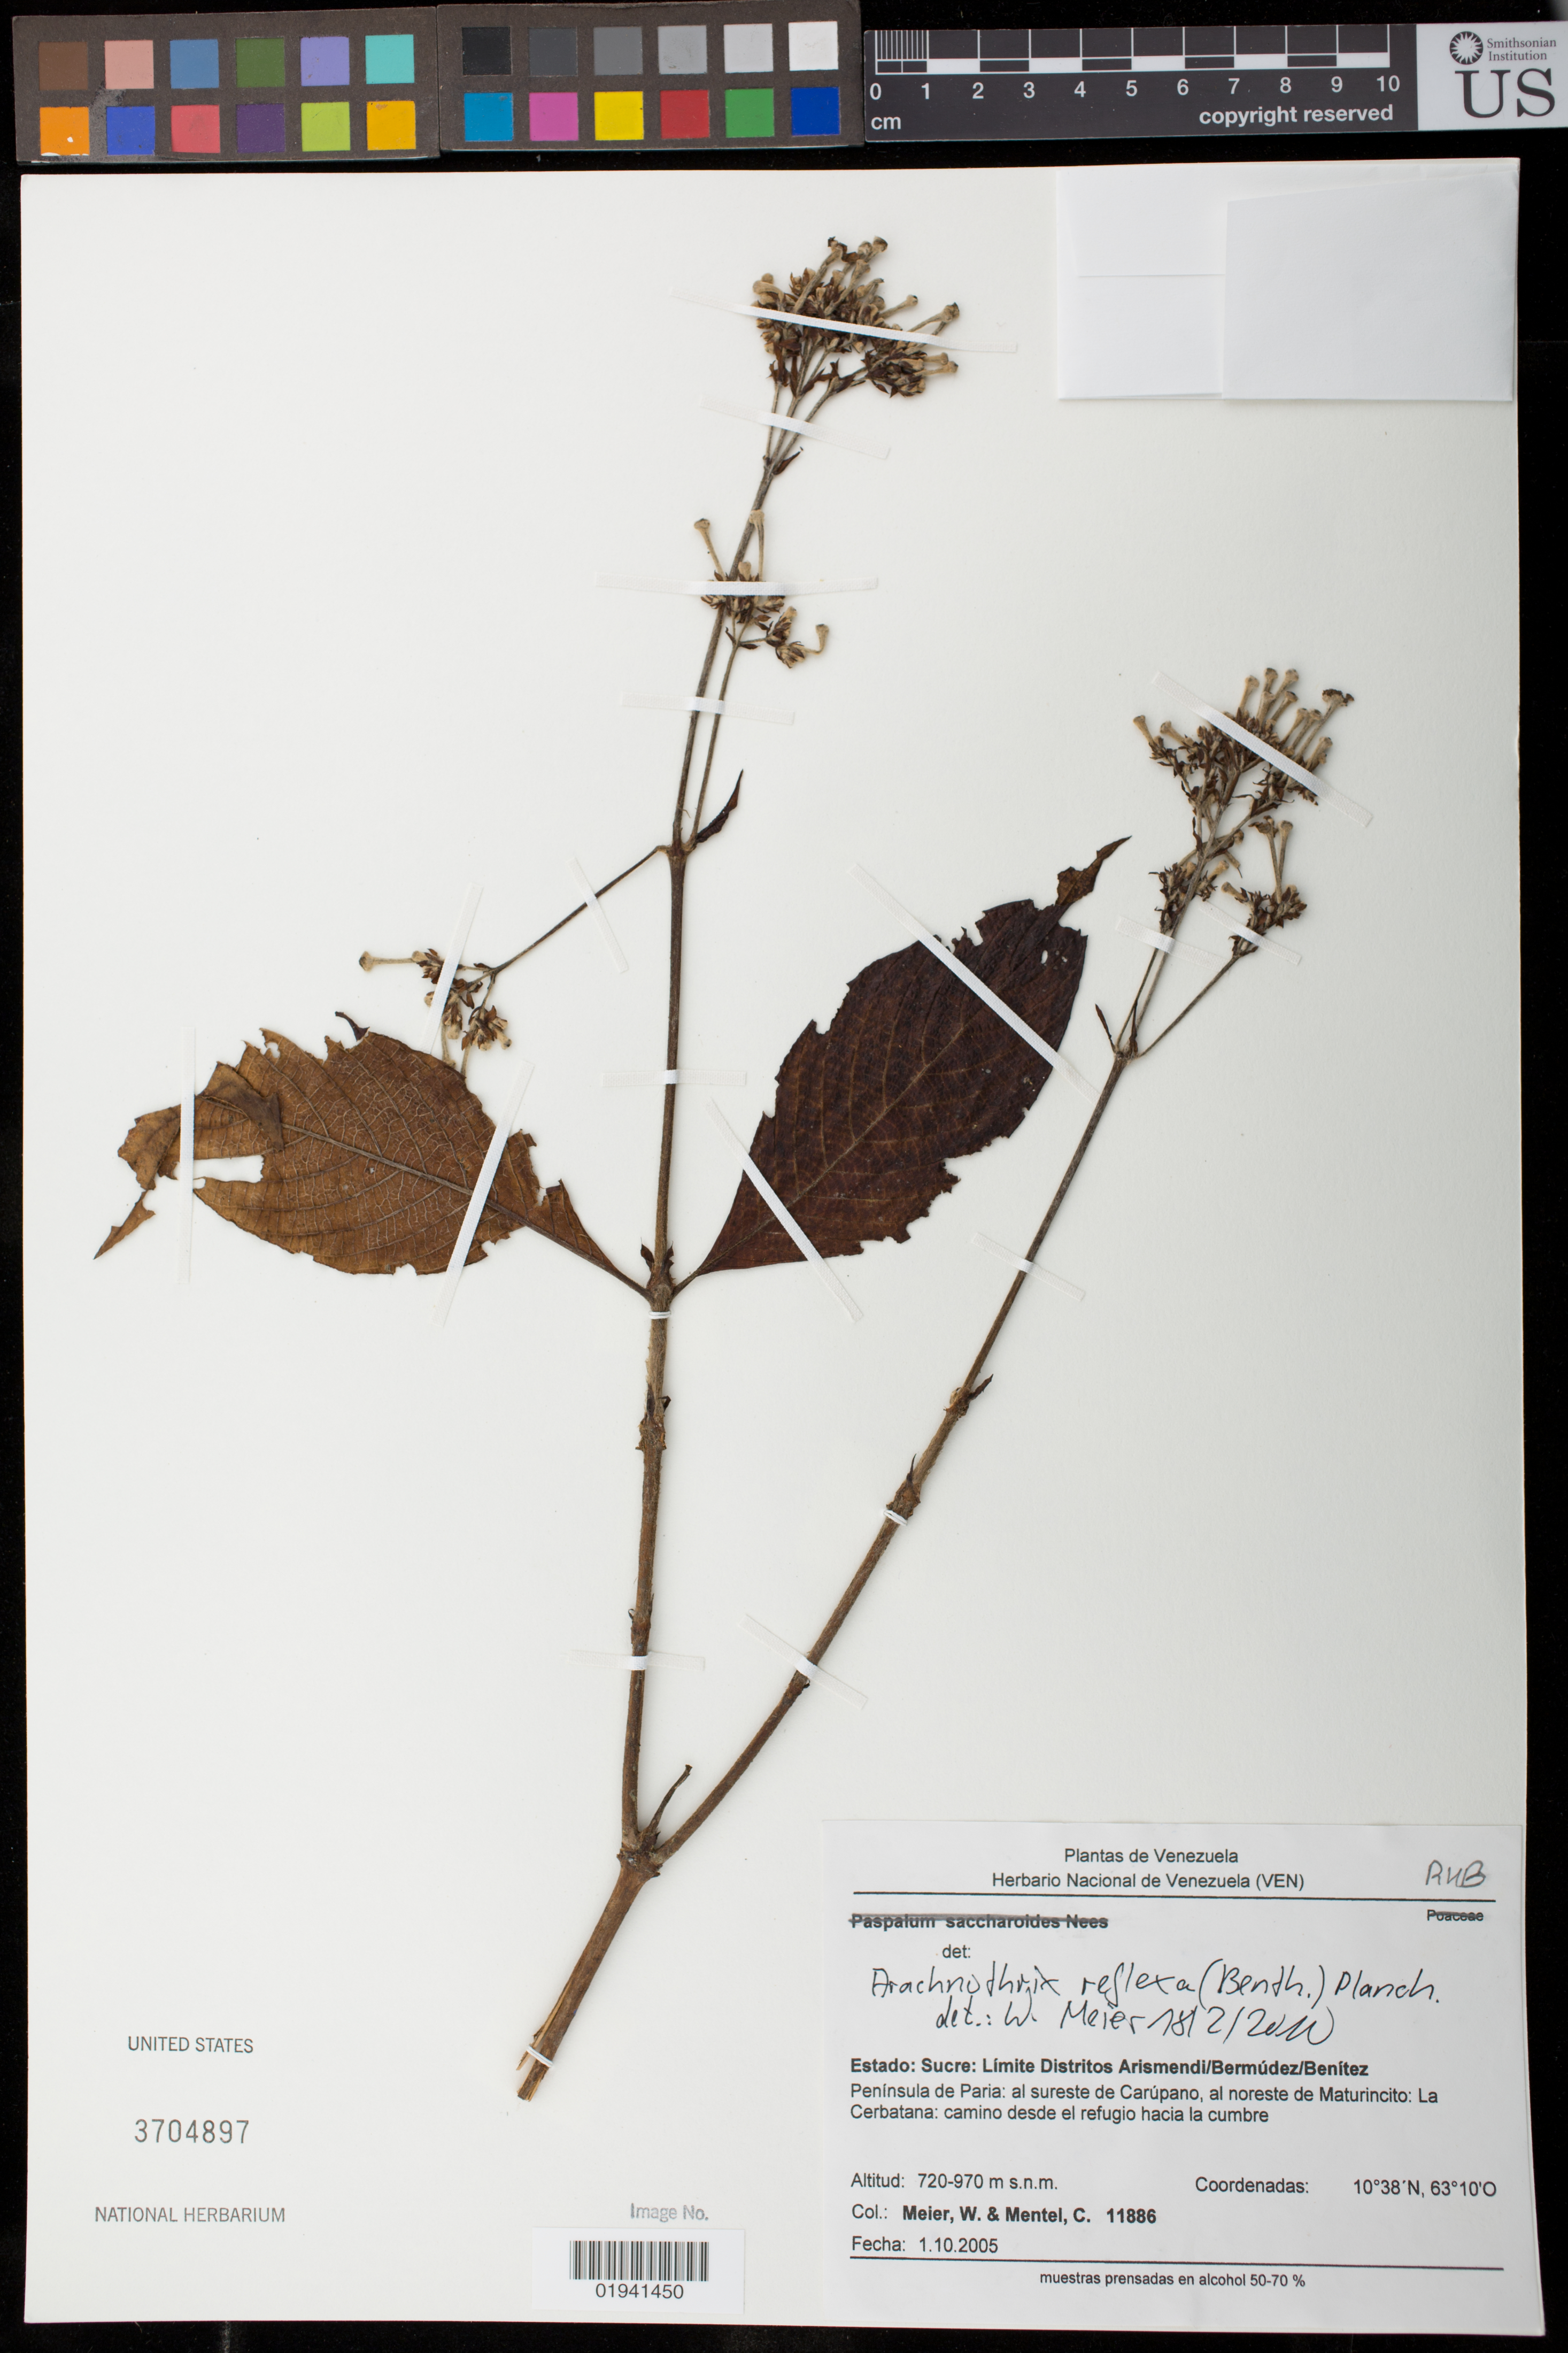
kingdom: Plantae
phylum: Tracheophyta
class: Magnoliopsida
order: Gentianales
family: Rubiaceae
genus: Arachnothryx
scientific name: Arachnothryx reflexa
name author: (Benth.) Planch.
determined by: Meier, Winfried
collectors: W. Meier & C. Mentel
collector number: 11886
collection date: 2005-10-01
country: Venezuela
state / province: Sucre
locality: Limite Distritos Arismendi/Bermúdez/Benitez Peninsula de Paria: a; sureste de Carupano, al noreste de Maturincito: La Cerbatana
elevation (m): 720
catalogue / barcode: US 3704897